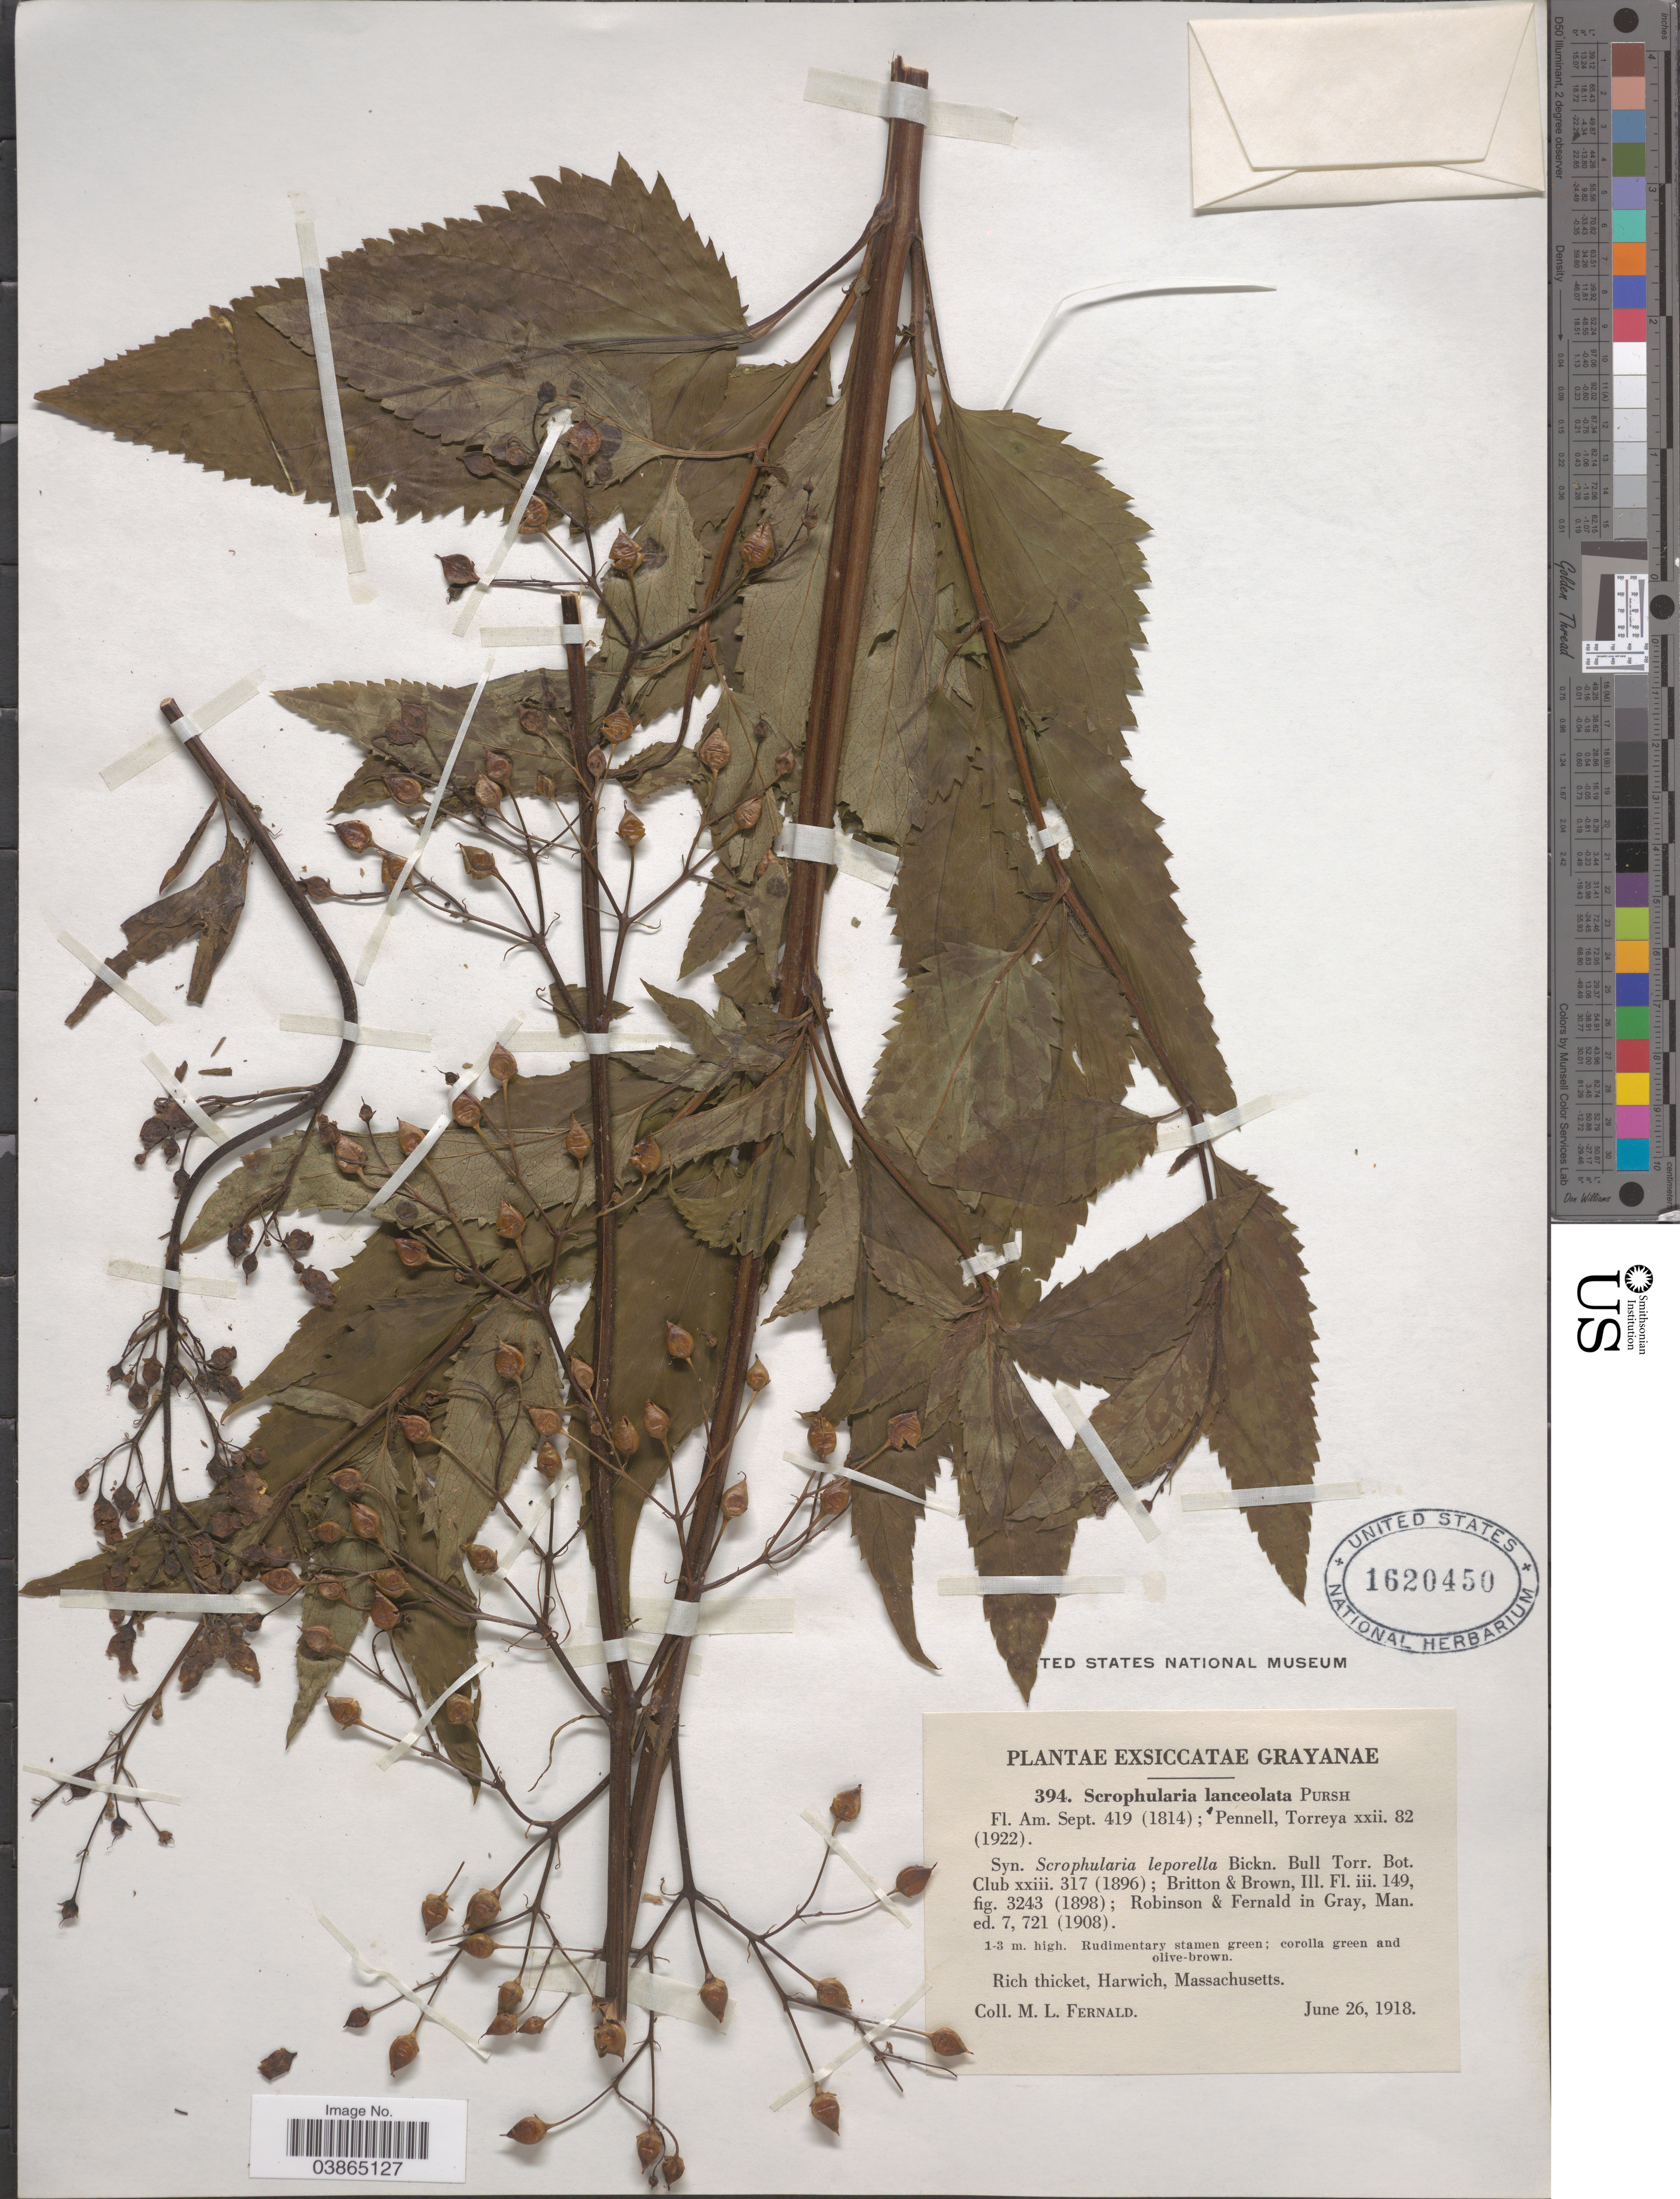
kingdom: Plantae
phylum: Tracheophyta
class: Magnoliopsida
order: Lamiales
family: Scrophulariaceae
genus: Scrophularia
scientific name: Scrophularia lanceolata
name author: Pursh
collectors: M. L. Fernald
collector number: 394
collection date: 1918-06-26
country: United States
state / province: Massachusetts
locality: Harwich.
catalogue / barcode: US 1620450